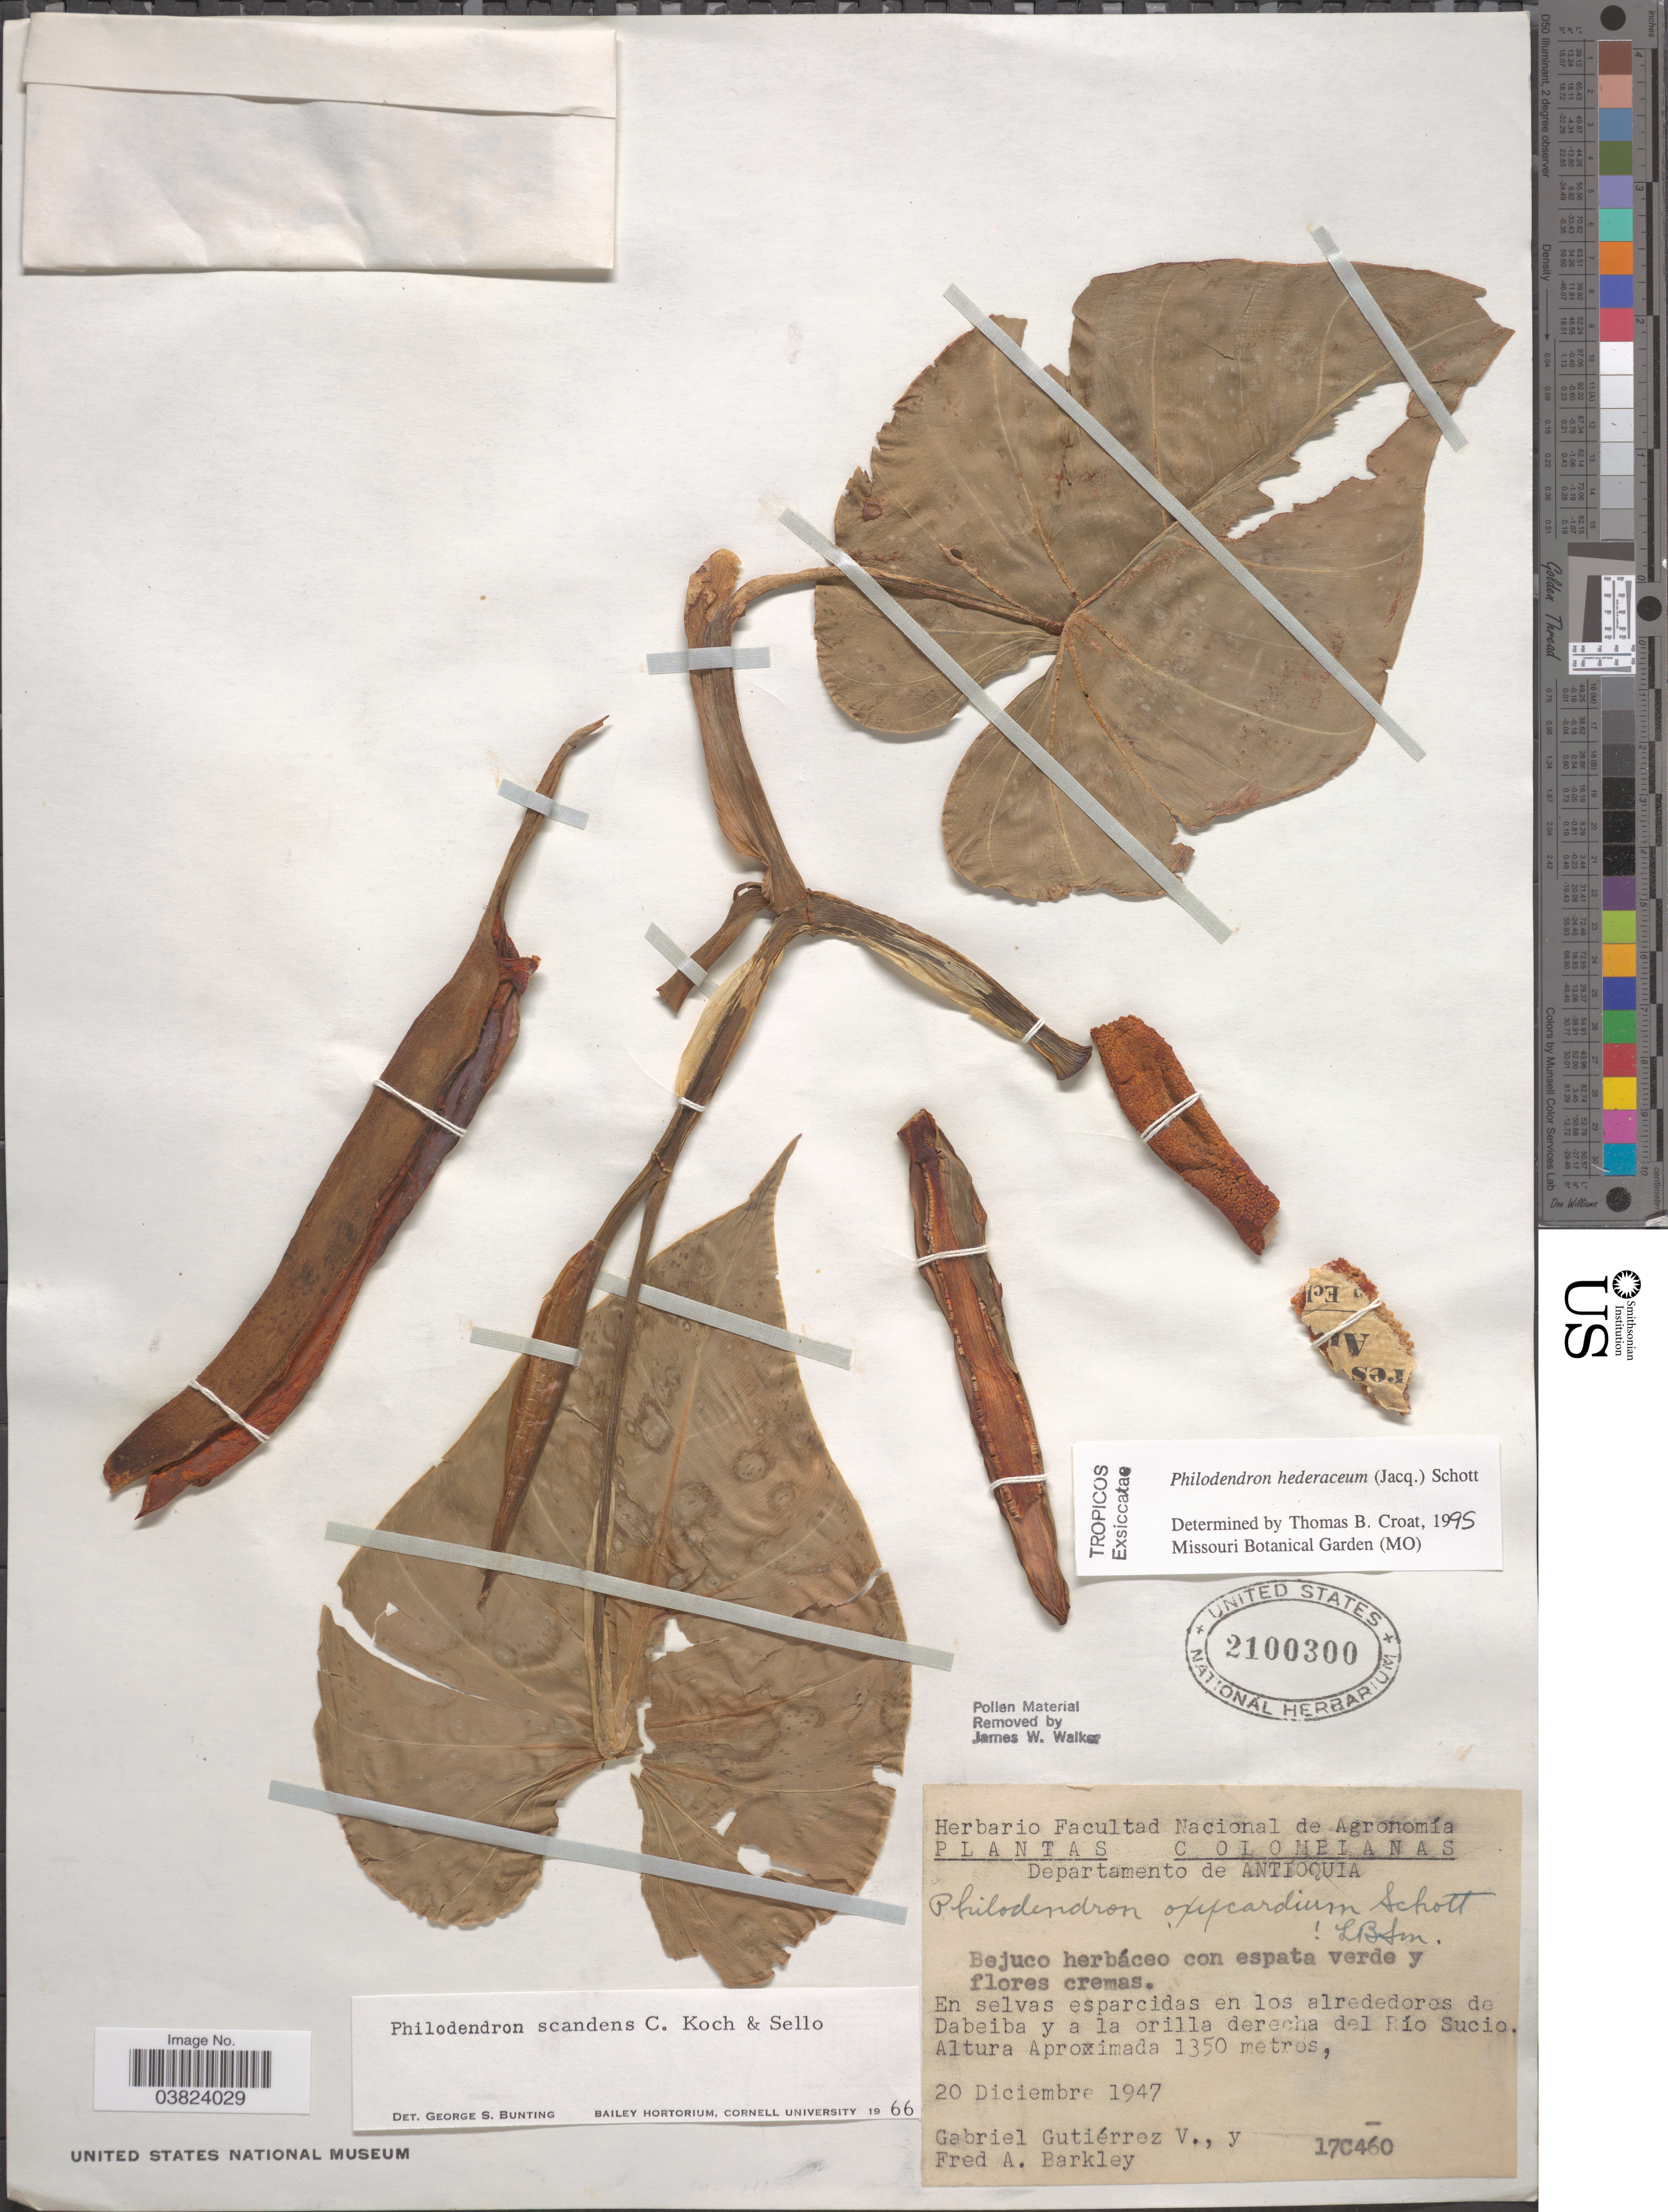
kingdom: Plantae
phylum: Tracheophyta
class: Liliopsida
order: Alismatales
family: Araceae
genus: Philodendron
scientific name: Philodendron hederaceum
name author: (Jacq.) Schott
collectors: G. Gutiérrez V. & F. A. Barkley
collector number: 17C460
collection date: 1947-12-20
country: Colombia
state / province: Antioquia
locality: Departamento de Antioquia. En selvas esparcidas en los alrededores de Dabeiba y a la orilla derecha del Rio Sucio.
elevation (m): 1350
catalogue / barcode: US 2100300